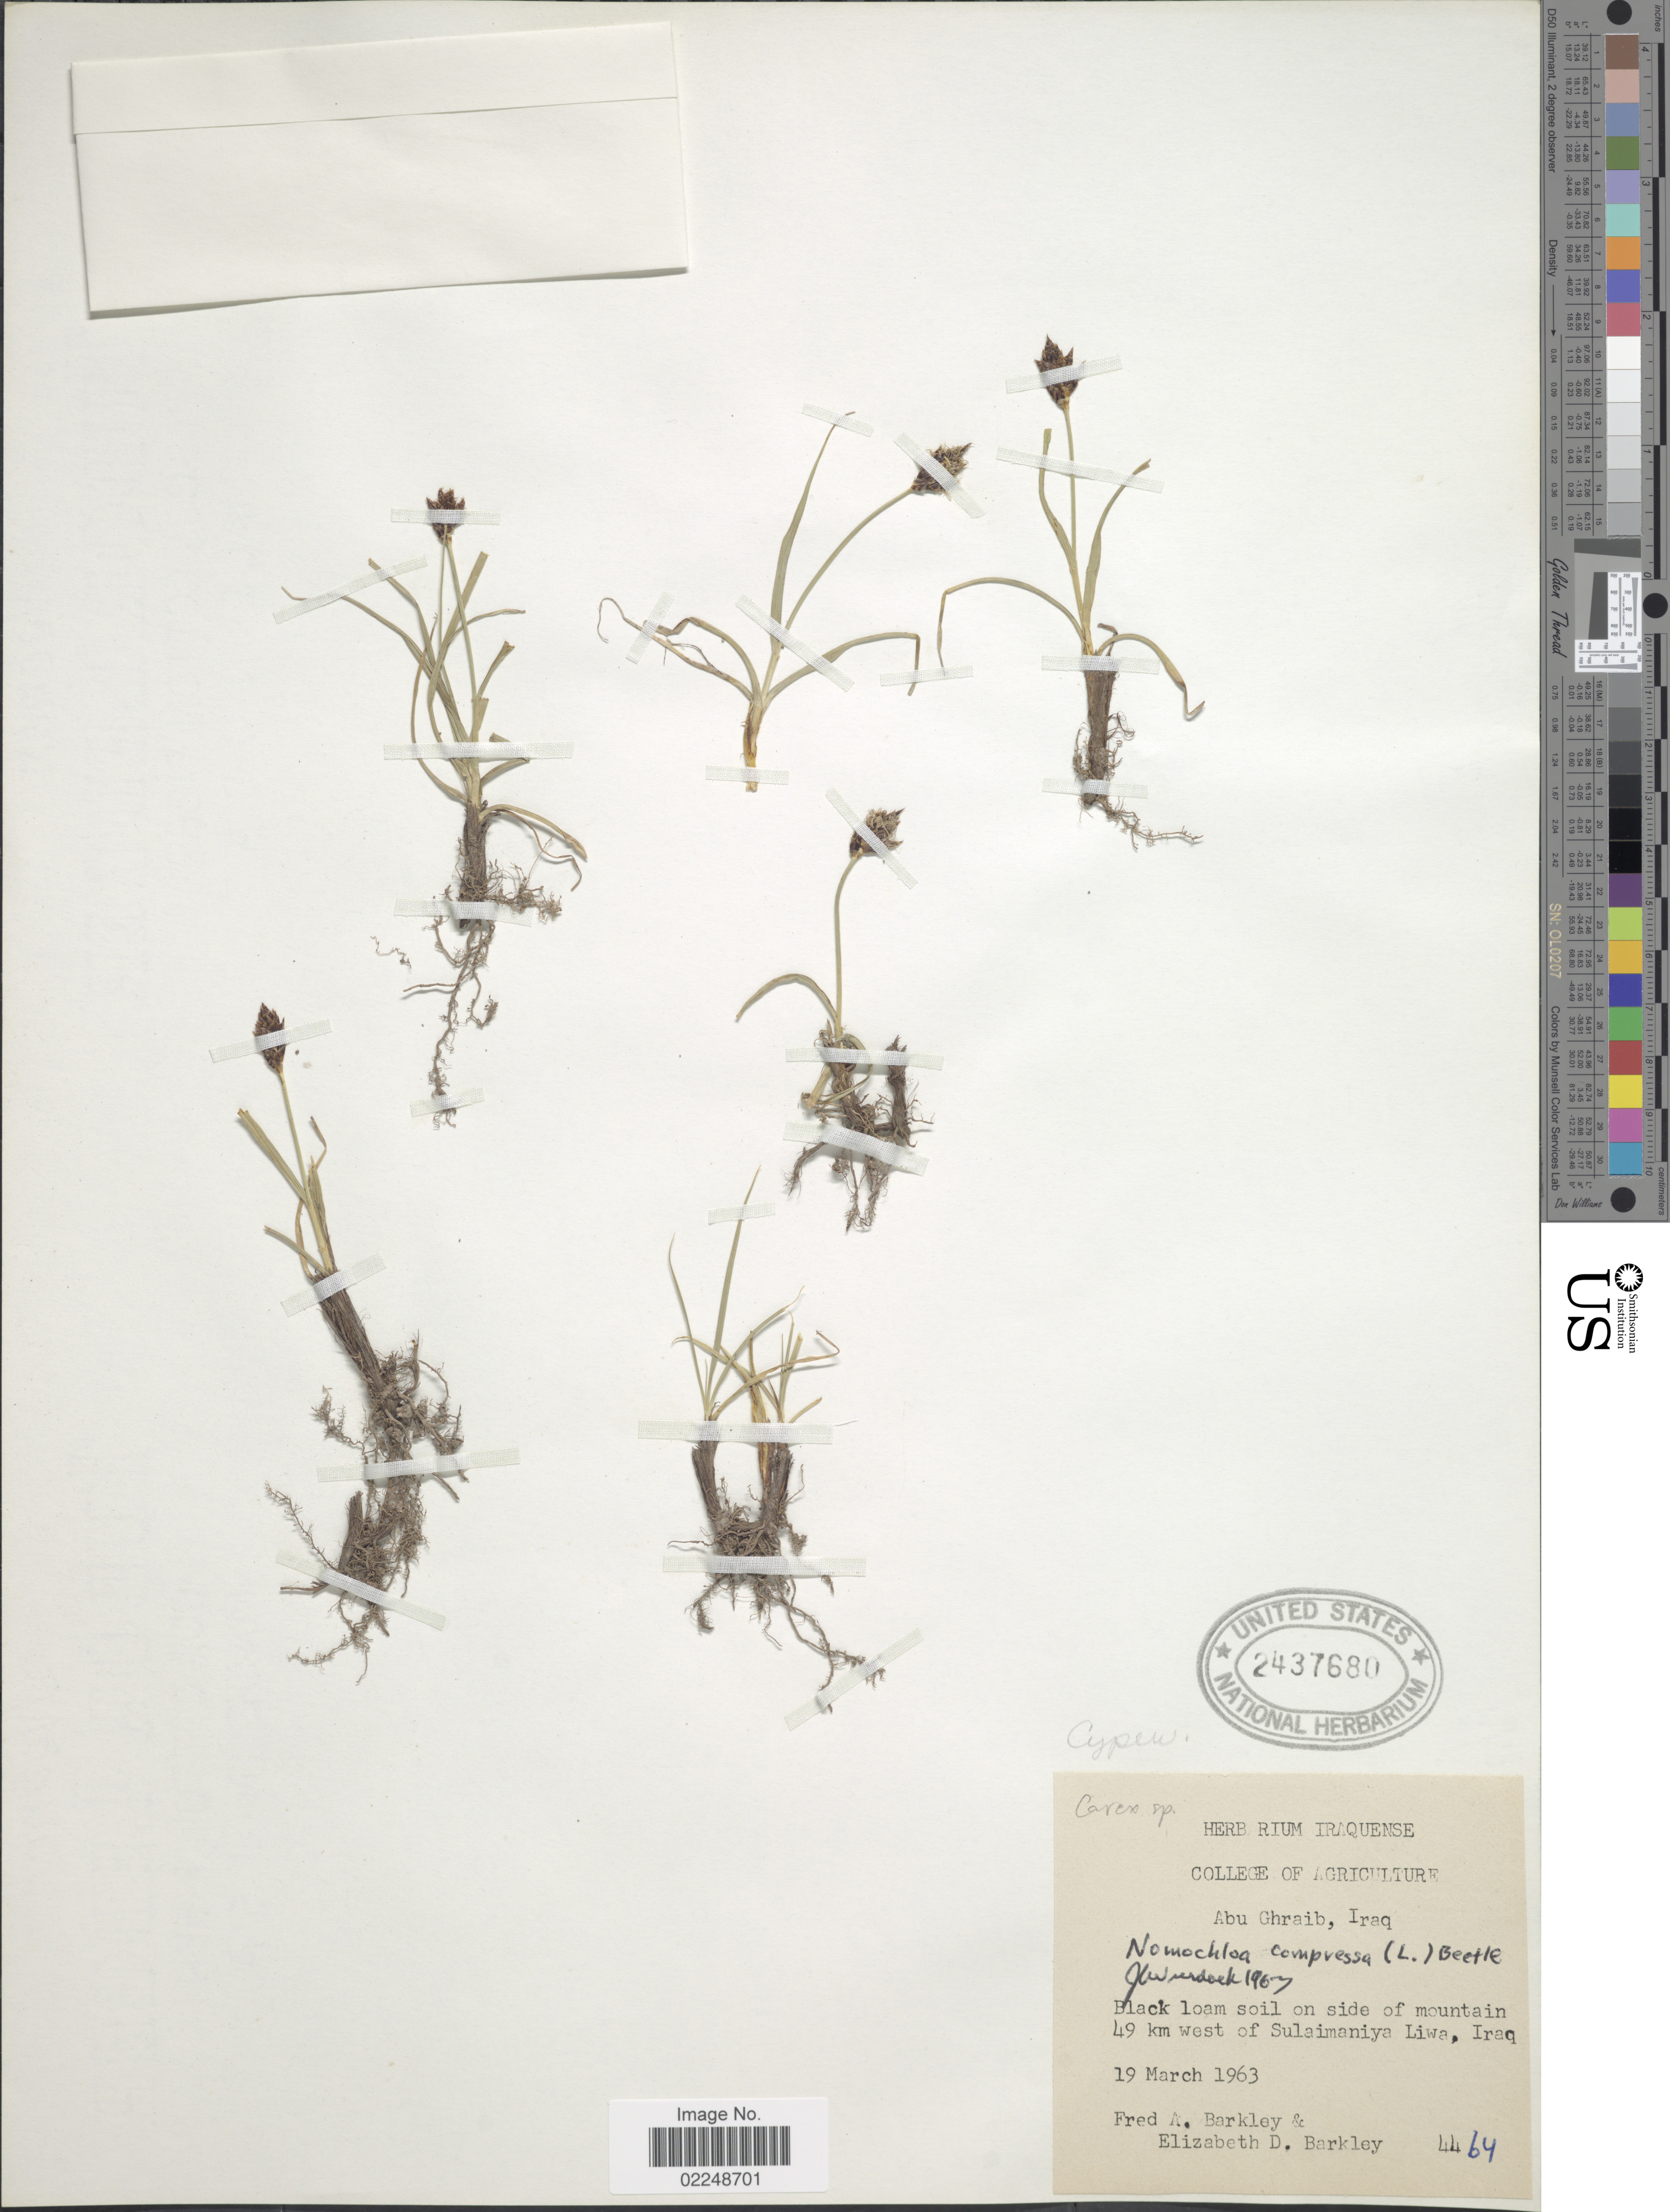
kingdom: Plantae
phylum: Tracheophyta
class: Liliopsida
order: Poales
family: Cyperaceae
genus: Blysmus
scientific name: Blysmus compressus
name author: (L.) Panzer ex Link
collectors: F. A. Barkley & E. D.Barkley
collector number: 4464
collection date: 1963-03-19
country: Iraq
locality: Abu Ghraib, Black loam soil on side of mountain 49 km west of Sulaimaniya Liwa, Iraq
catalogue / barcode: US 2437680